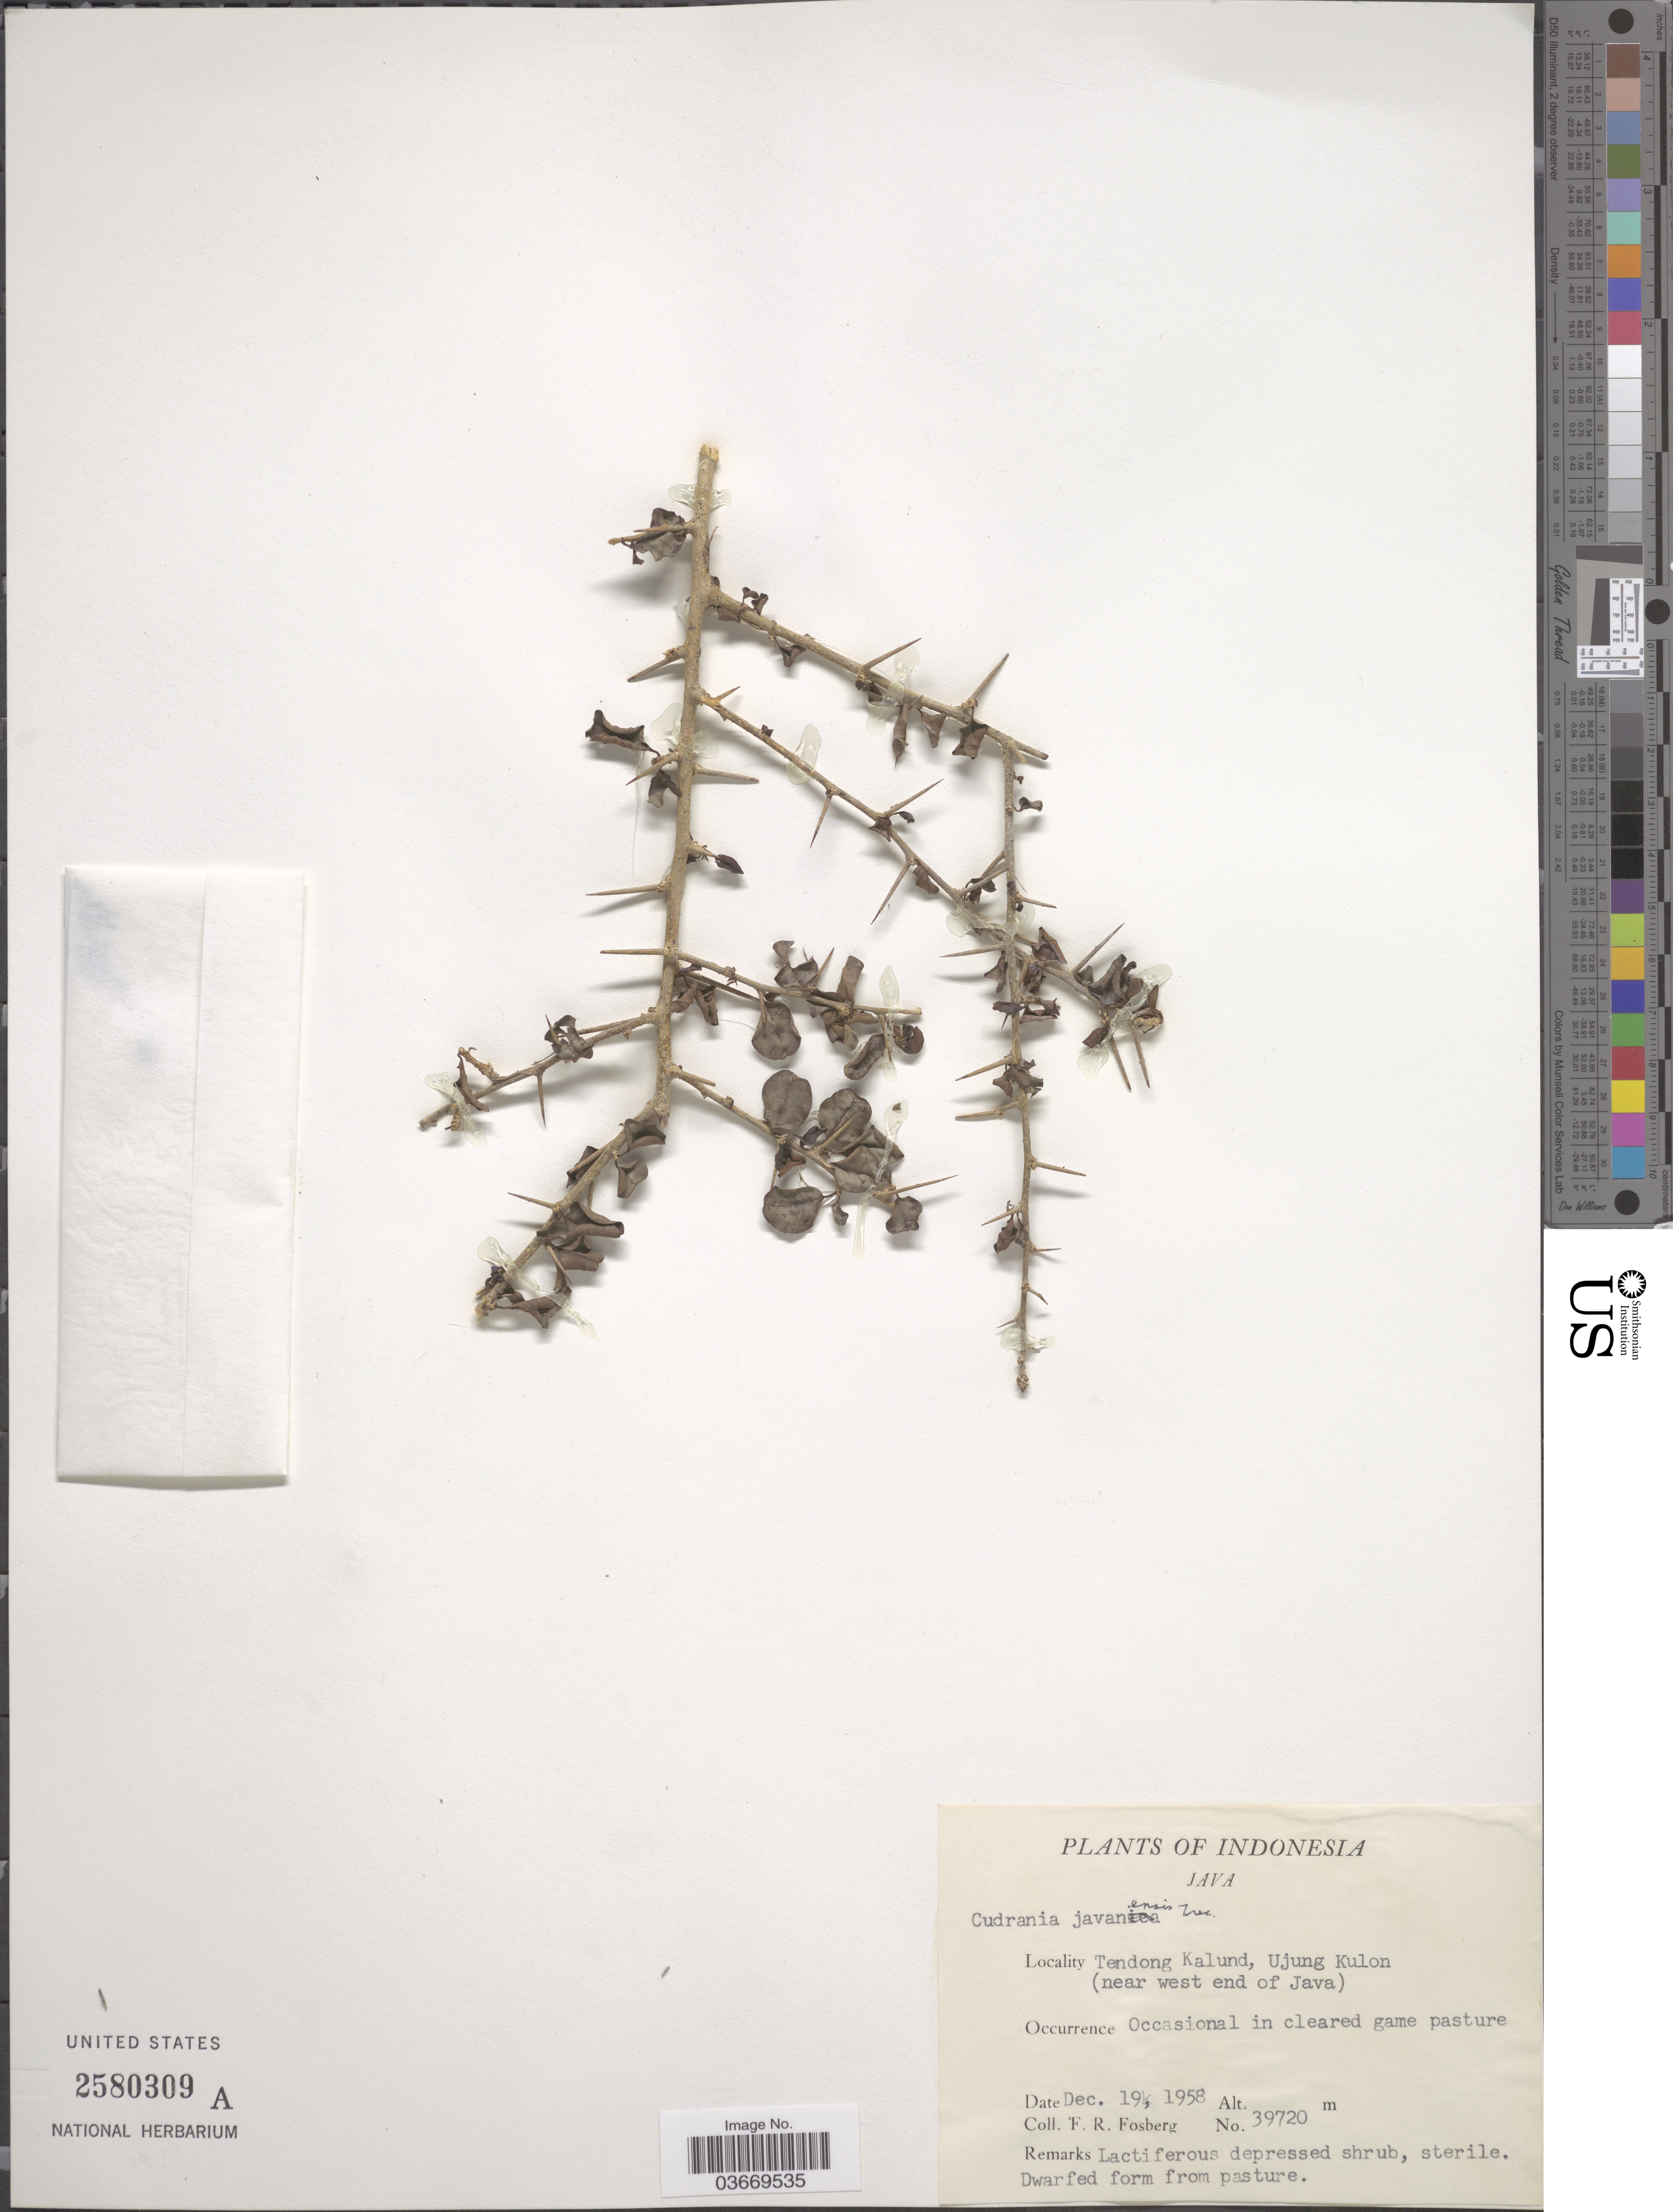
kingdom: Plantae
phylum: Tracheophyta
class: Magnoliopsida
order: Rosales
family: Moraceae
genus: Maclura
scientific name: Maclura cochinchinensis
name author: (Lour.) Corner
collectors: F. R. Fosberg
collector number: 39720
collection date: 1958-12-19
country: Indonesia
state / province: Java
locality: Tendong Kalund, Ujung Kulon (near west end of Java).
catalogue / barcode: US 2580309A